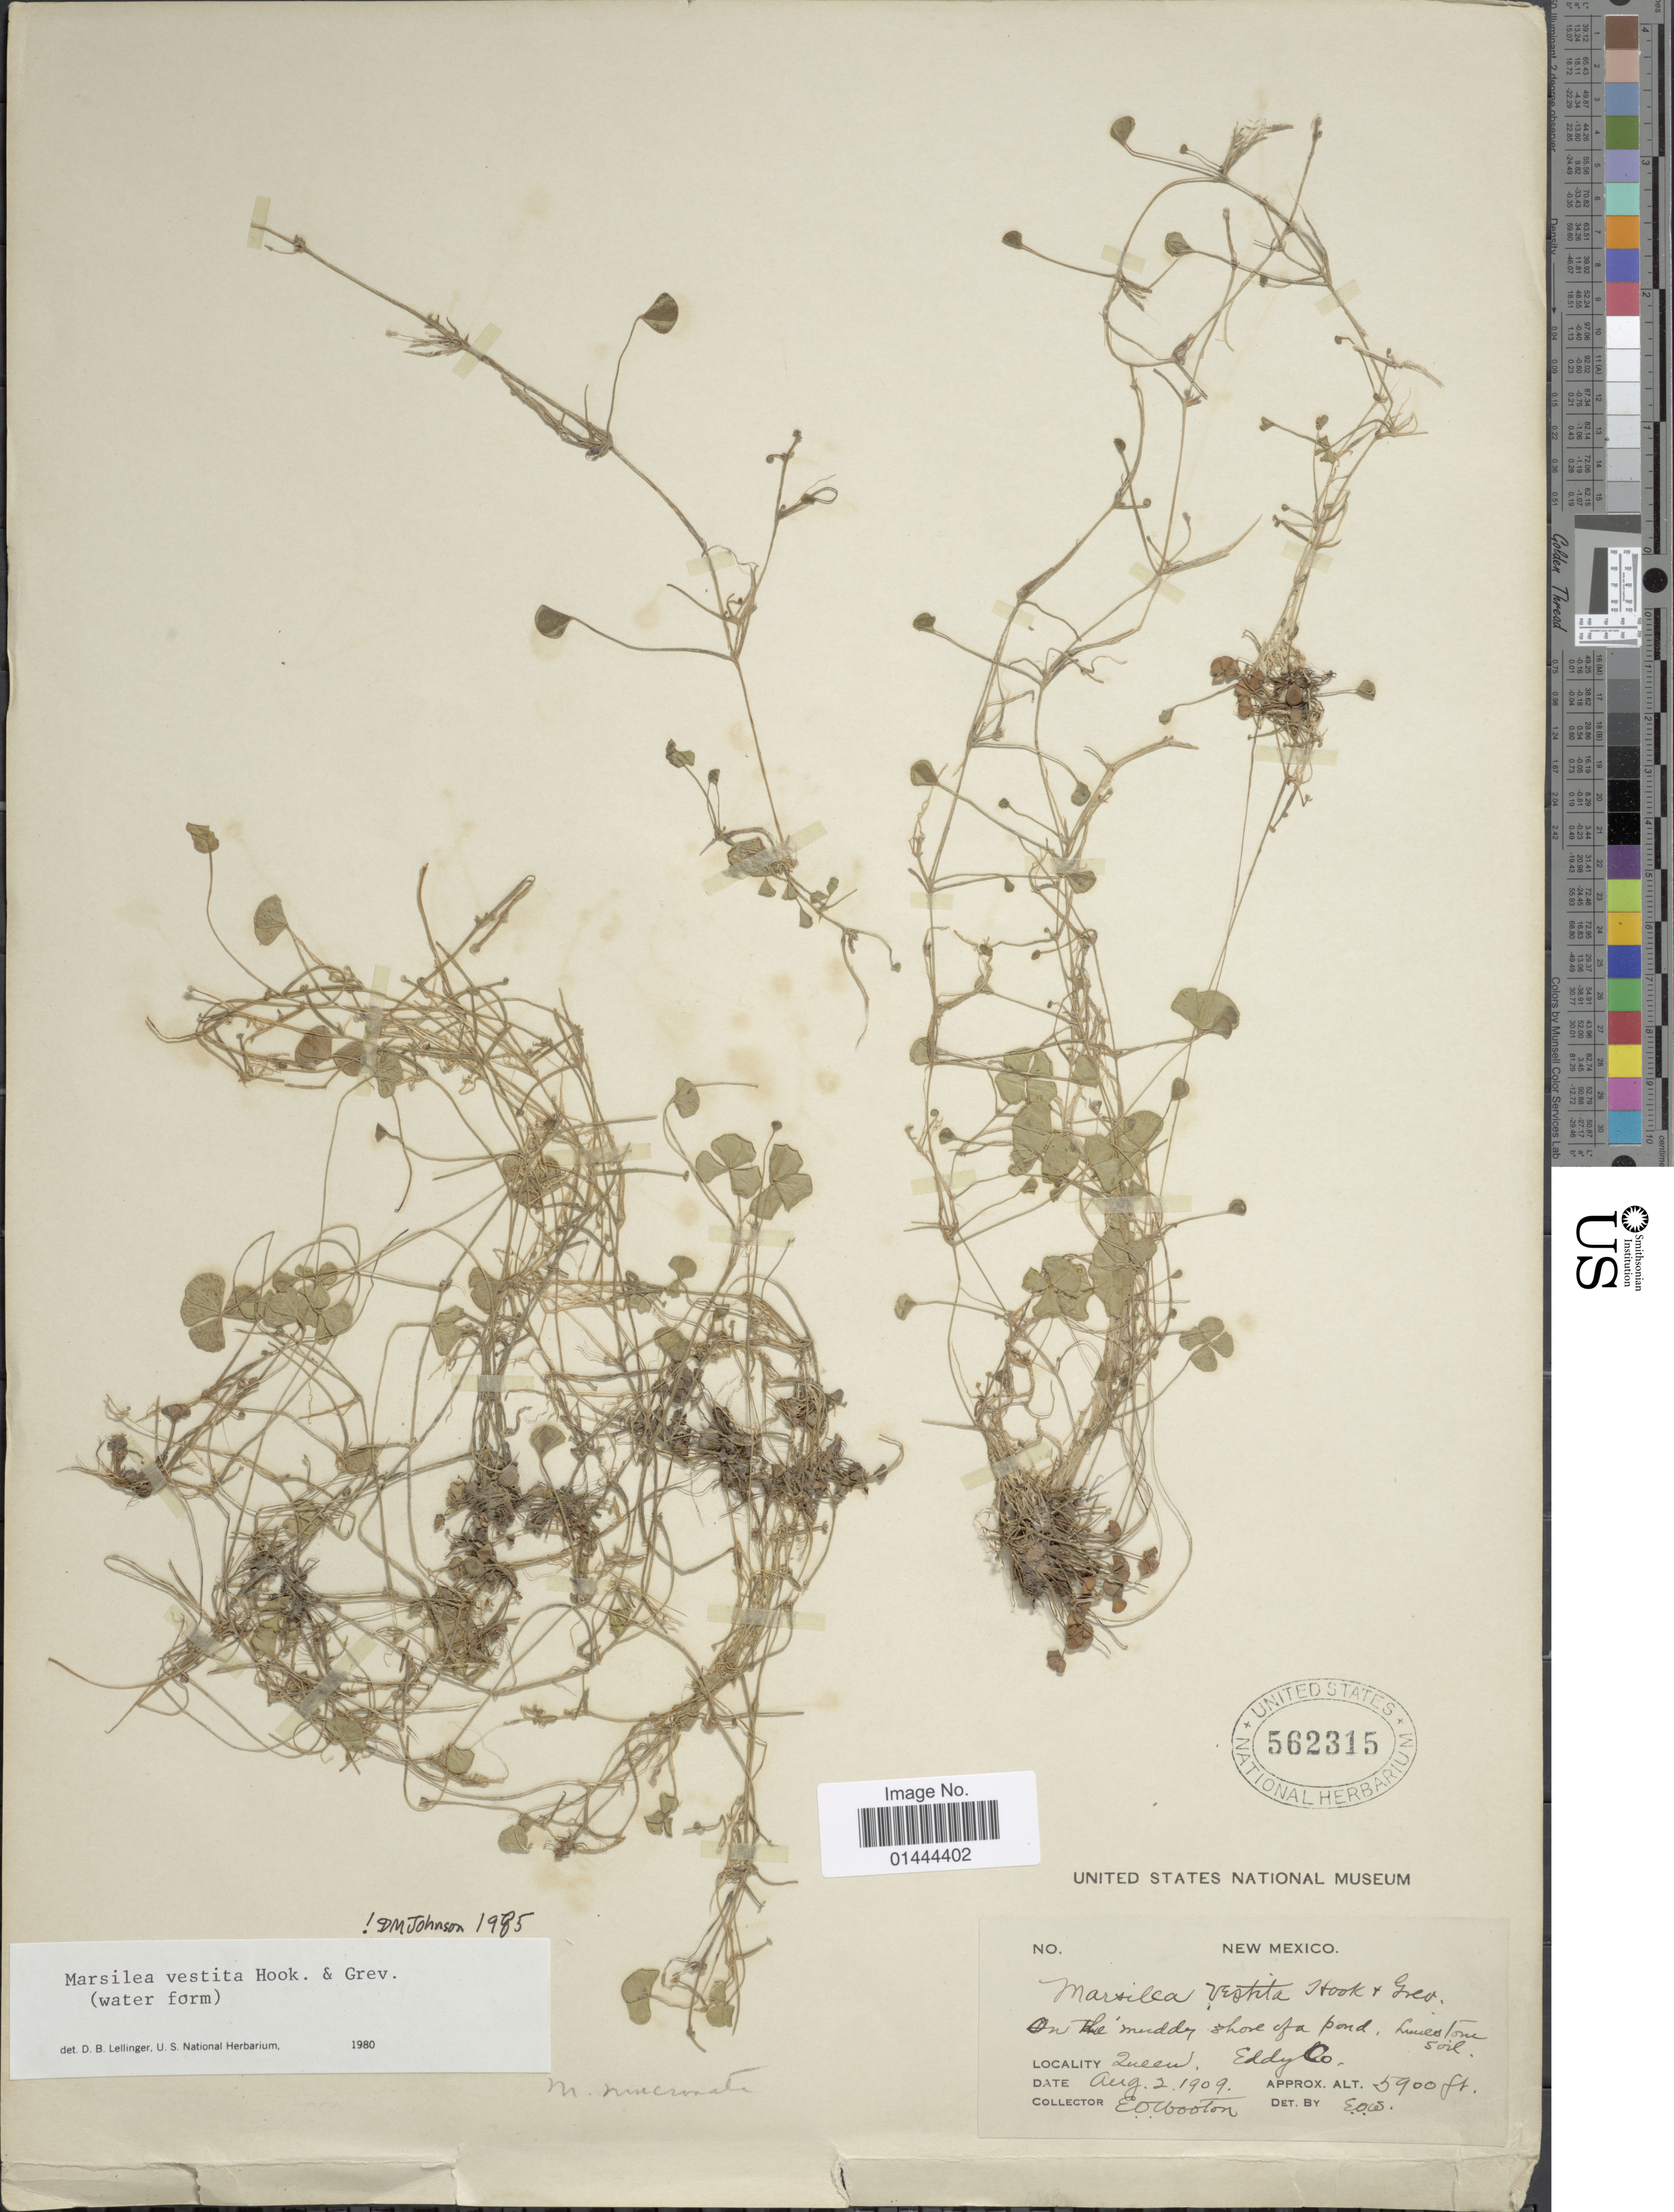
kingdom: Plantae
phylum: Tracheophyta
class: Polypodiopsida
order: Salviniales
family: Marsileaceae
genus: Marsilea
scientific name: Marsilea vestita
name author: Hook. & Grev.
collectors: E. O. Wooton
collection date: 1909-08-02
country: United States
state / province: New Mexico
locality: On the muddy shore of a pond, Limestone soil, Queen, Eddy Co.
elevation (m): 1798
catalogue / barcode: US 562315